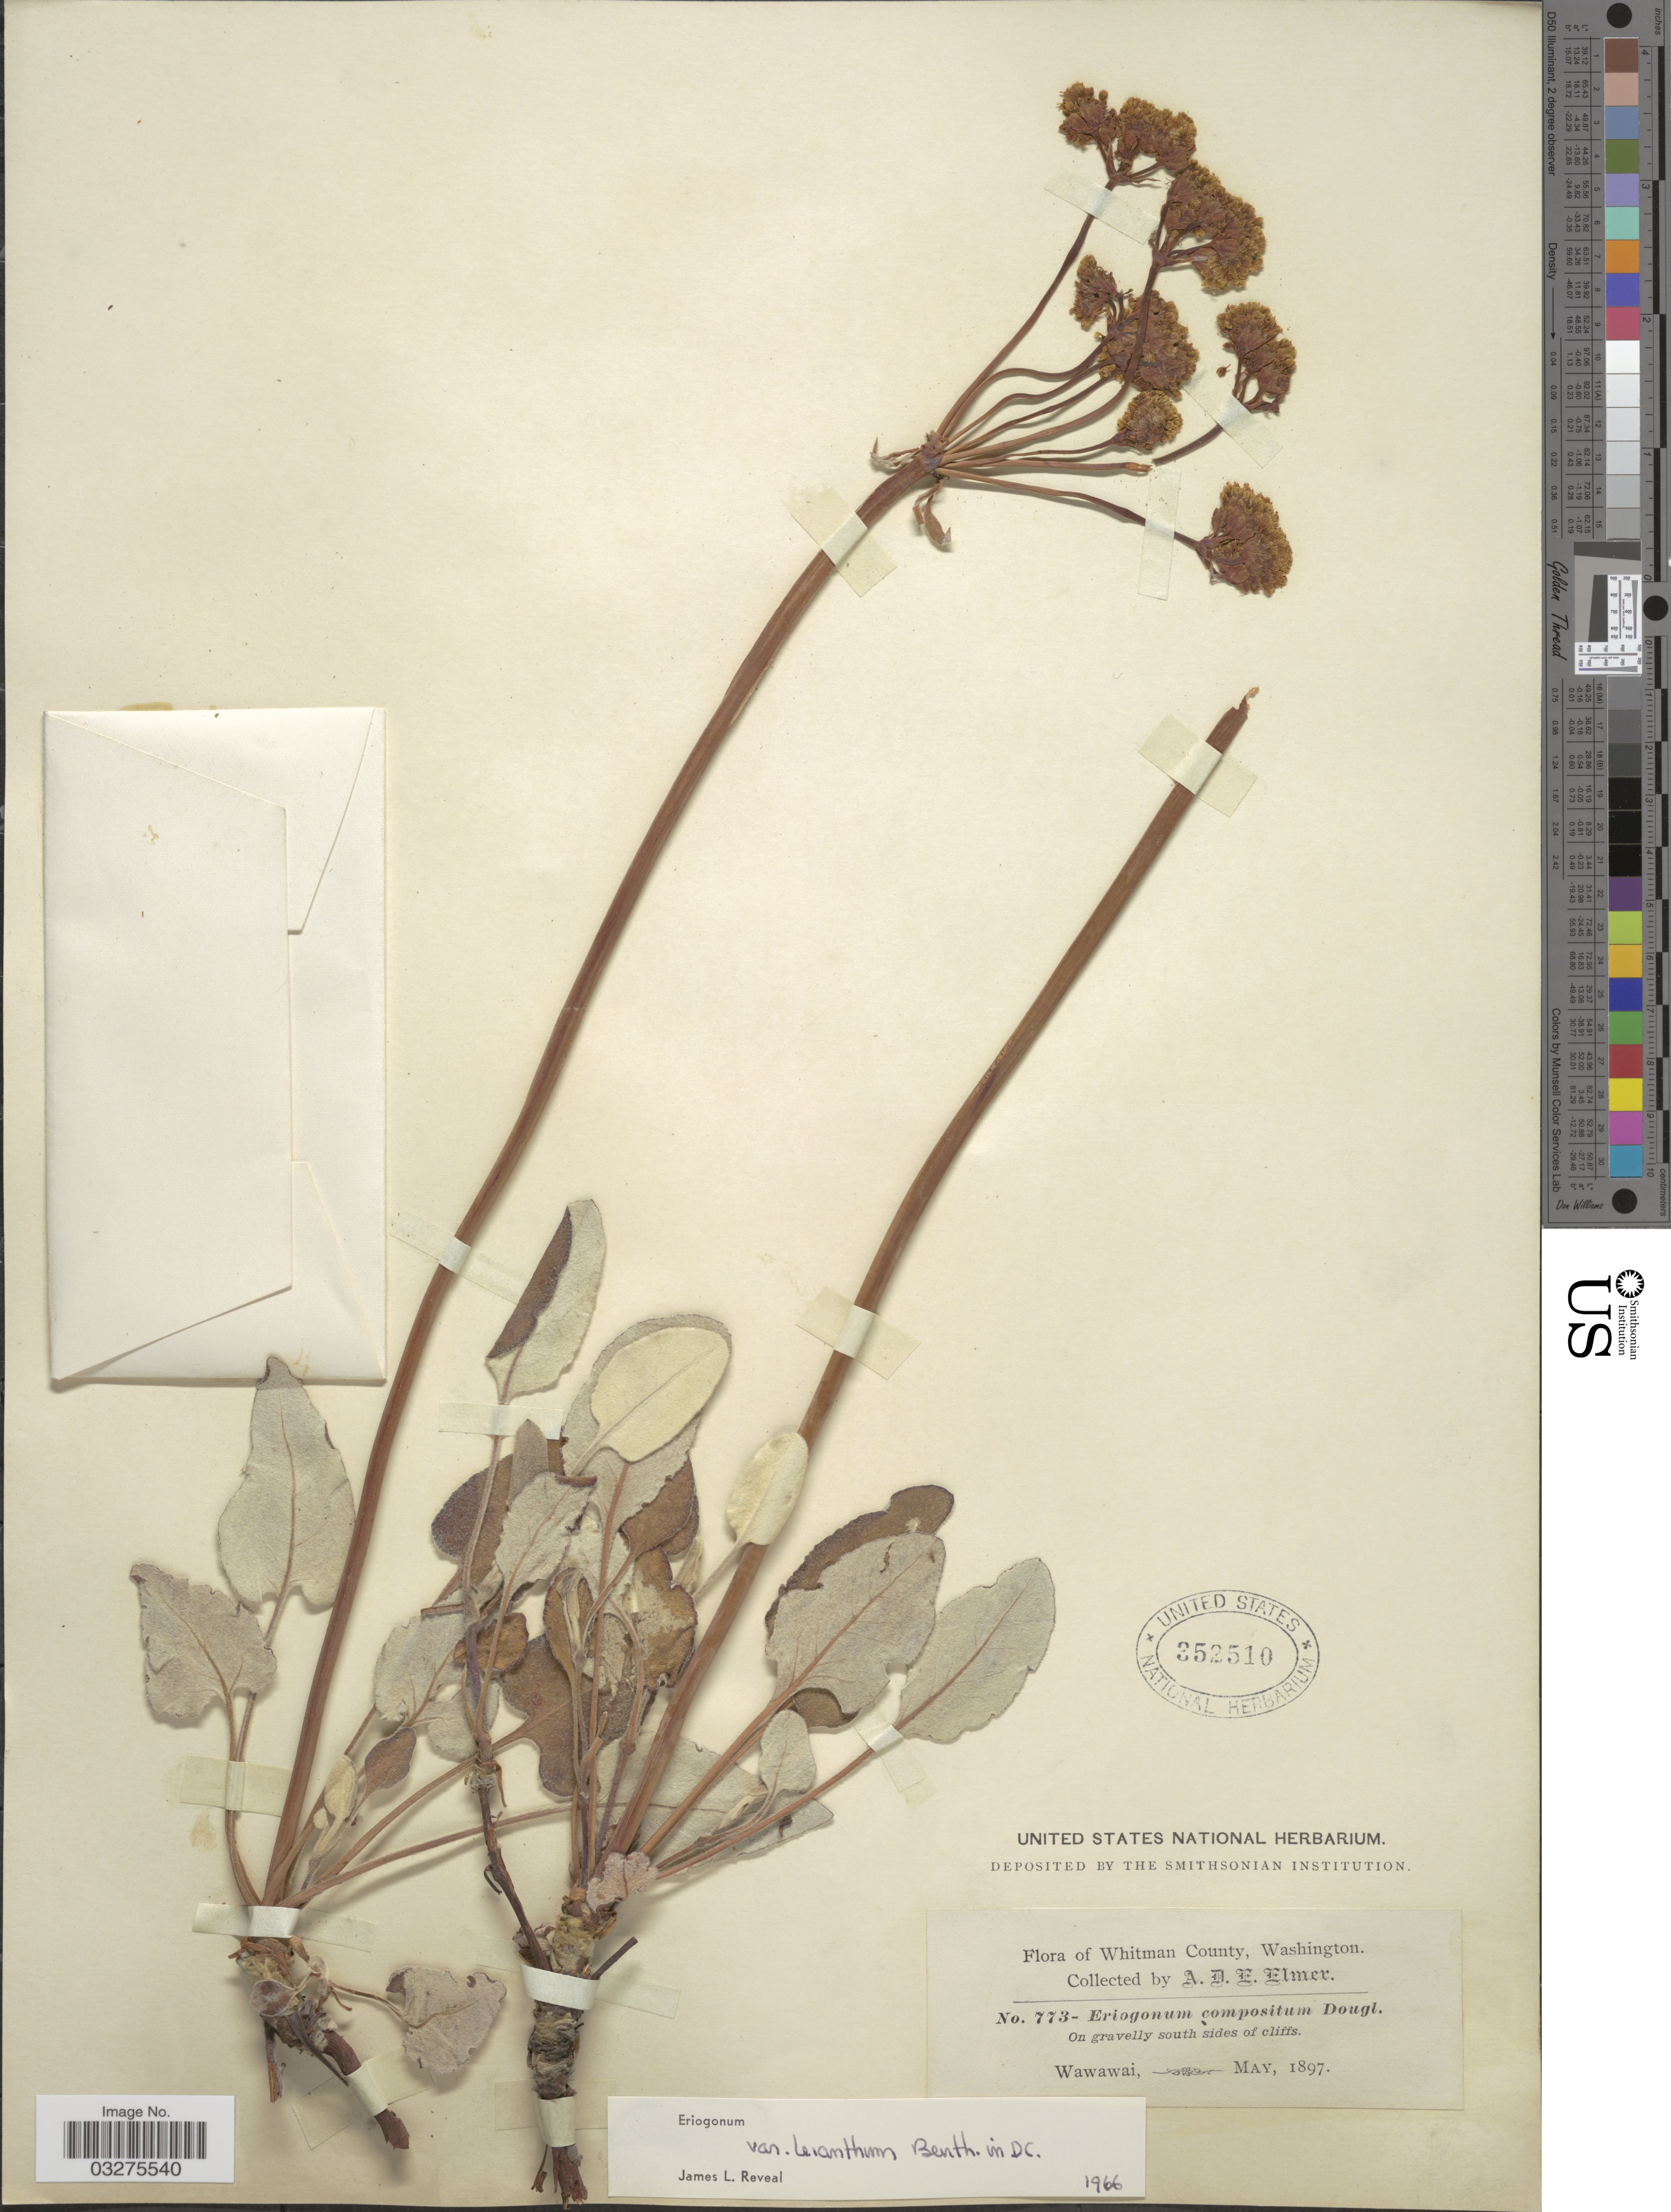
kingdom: Plantae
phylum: Tracheophyta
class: Magnoliopsida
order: Caryophyllales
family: Polygonaceae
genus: Eriogonum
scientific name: Eriogonum compositum var. leianthum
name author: Hook.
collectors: A. D. E. Elmer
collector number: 773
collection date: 1897-05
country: United States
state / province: Washington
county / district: Whitman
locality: Whitman County. Wawawai.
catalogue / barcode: US 352510